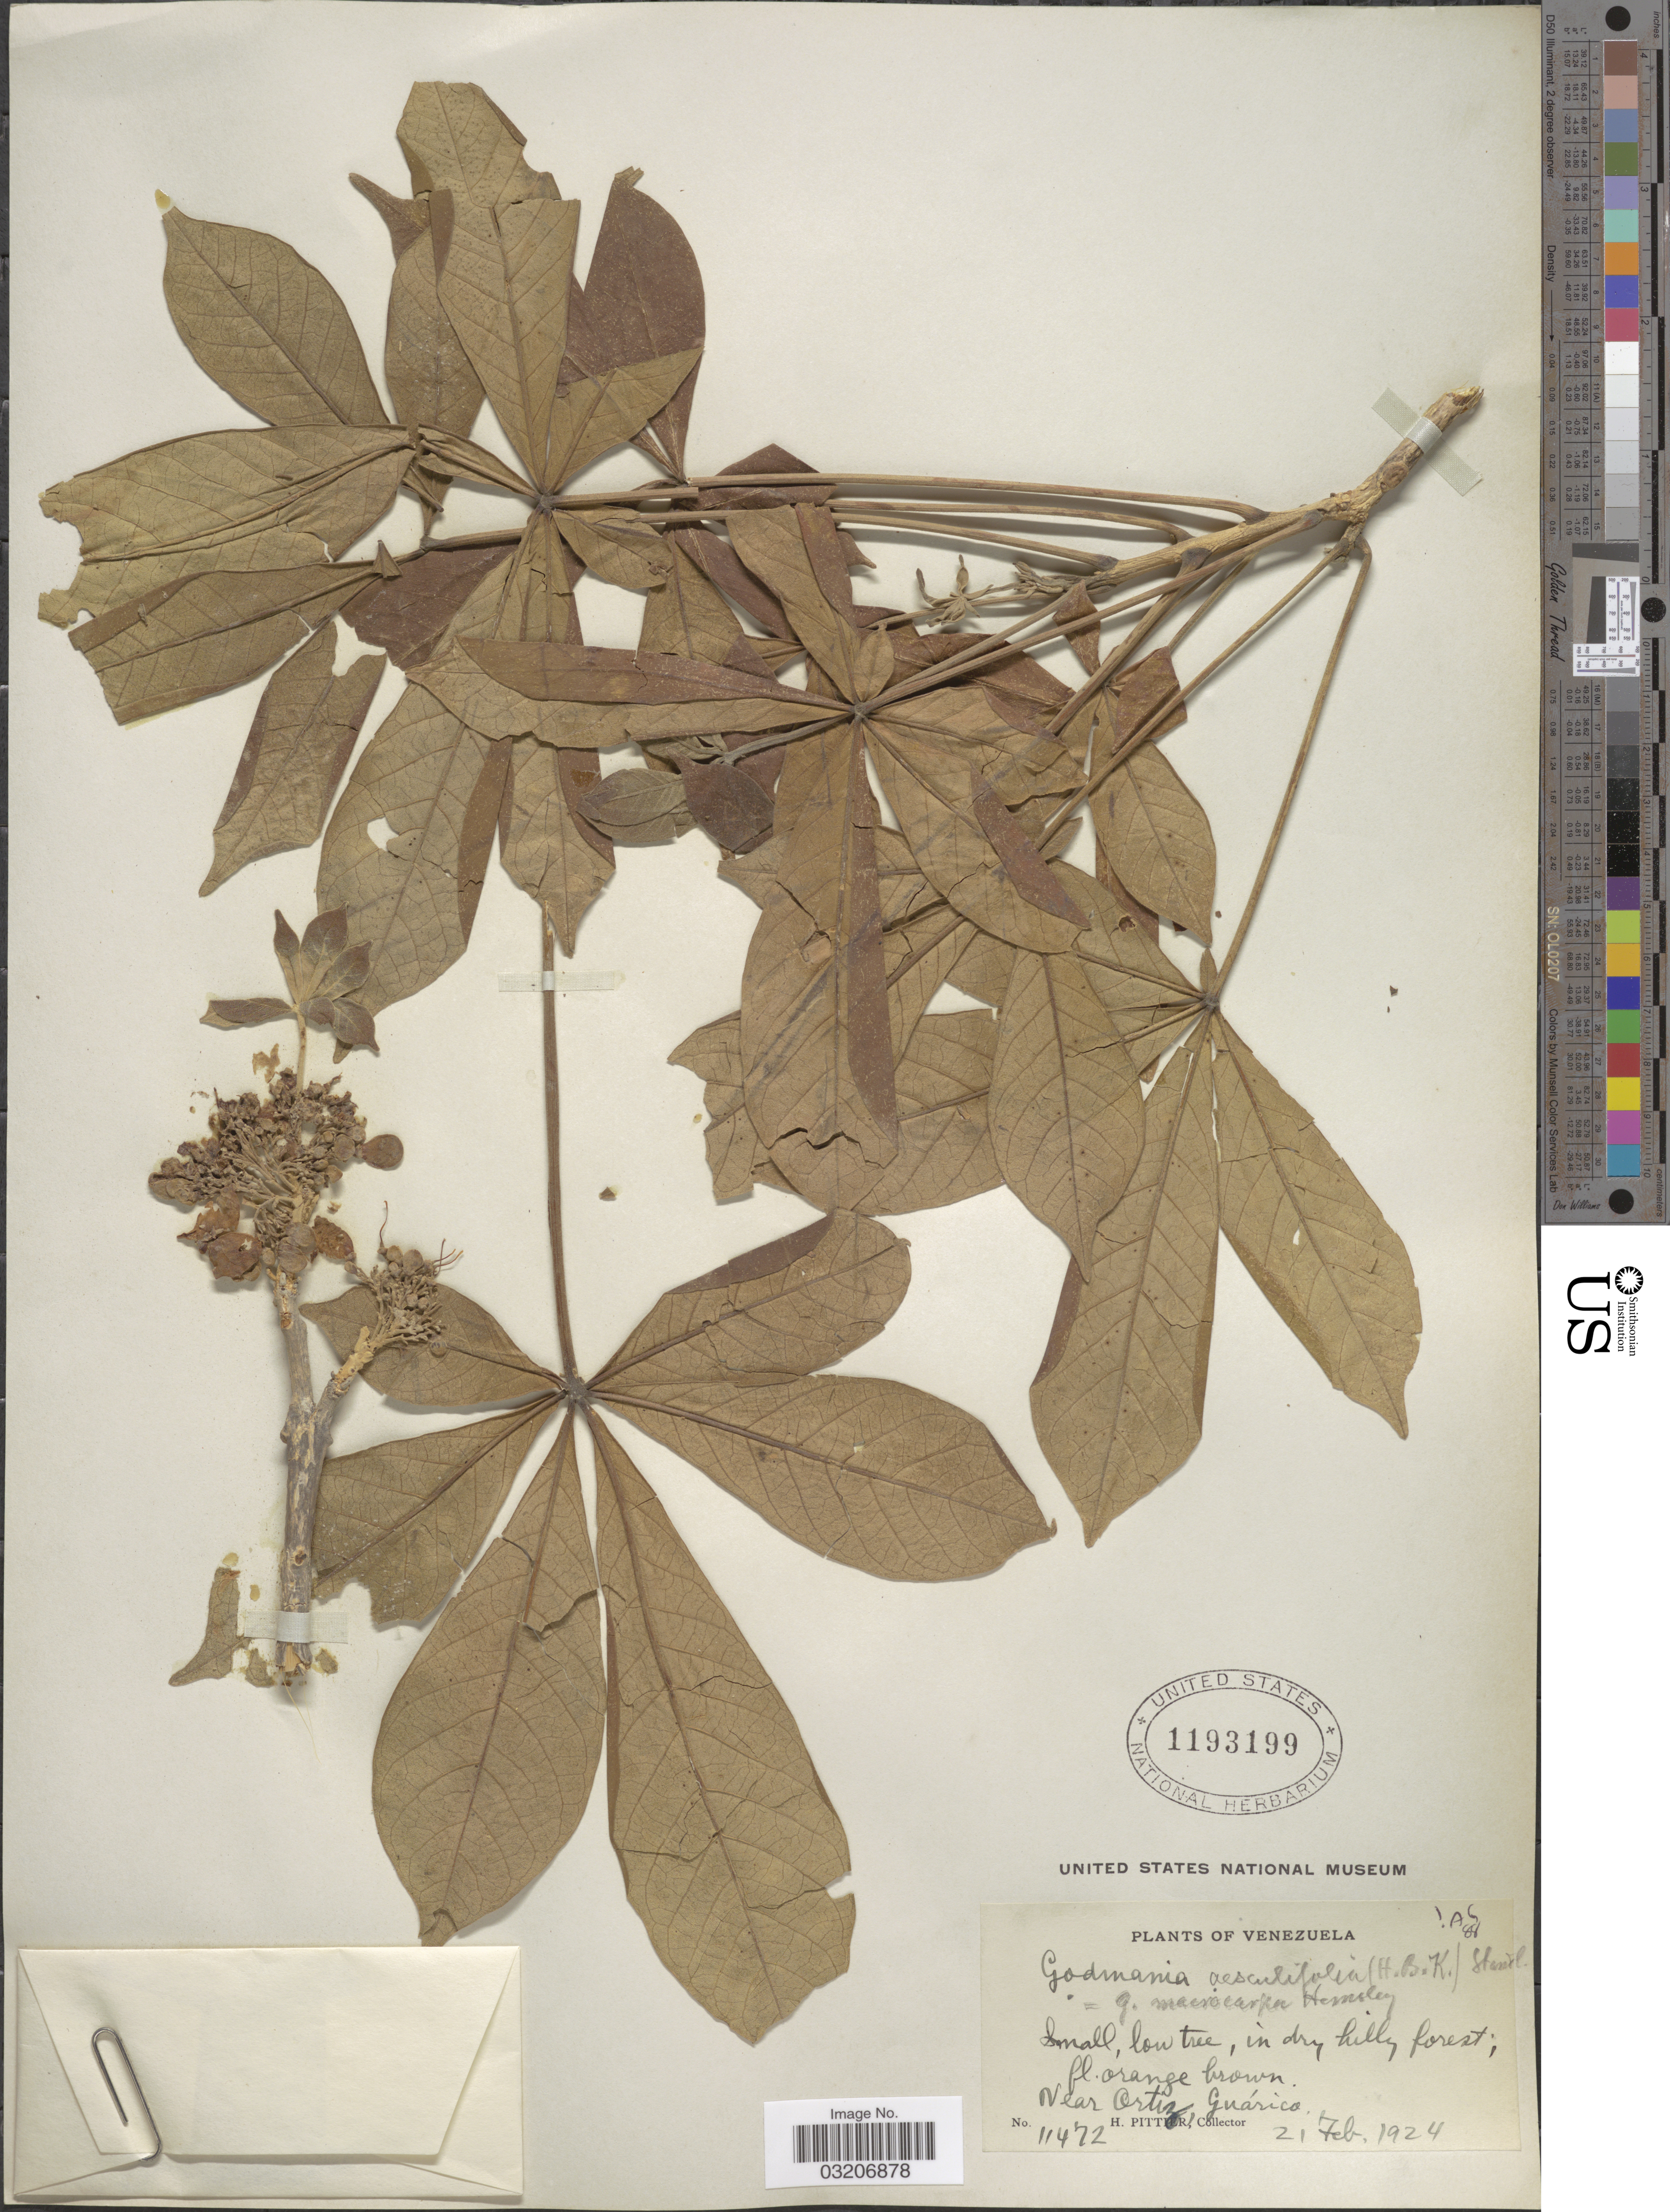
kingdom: Plantae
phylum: Tracheophyta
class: Magnoliopsida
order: Lamiales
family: Bignoniaceae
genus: Godmania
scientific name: Godmania aesculifolia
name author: Standl.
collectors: H. F. Pittier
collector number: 11472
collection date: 1924-02-21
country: Venezuela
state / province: Guárico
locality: Near Ortiz.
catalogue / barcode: US 1193199